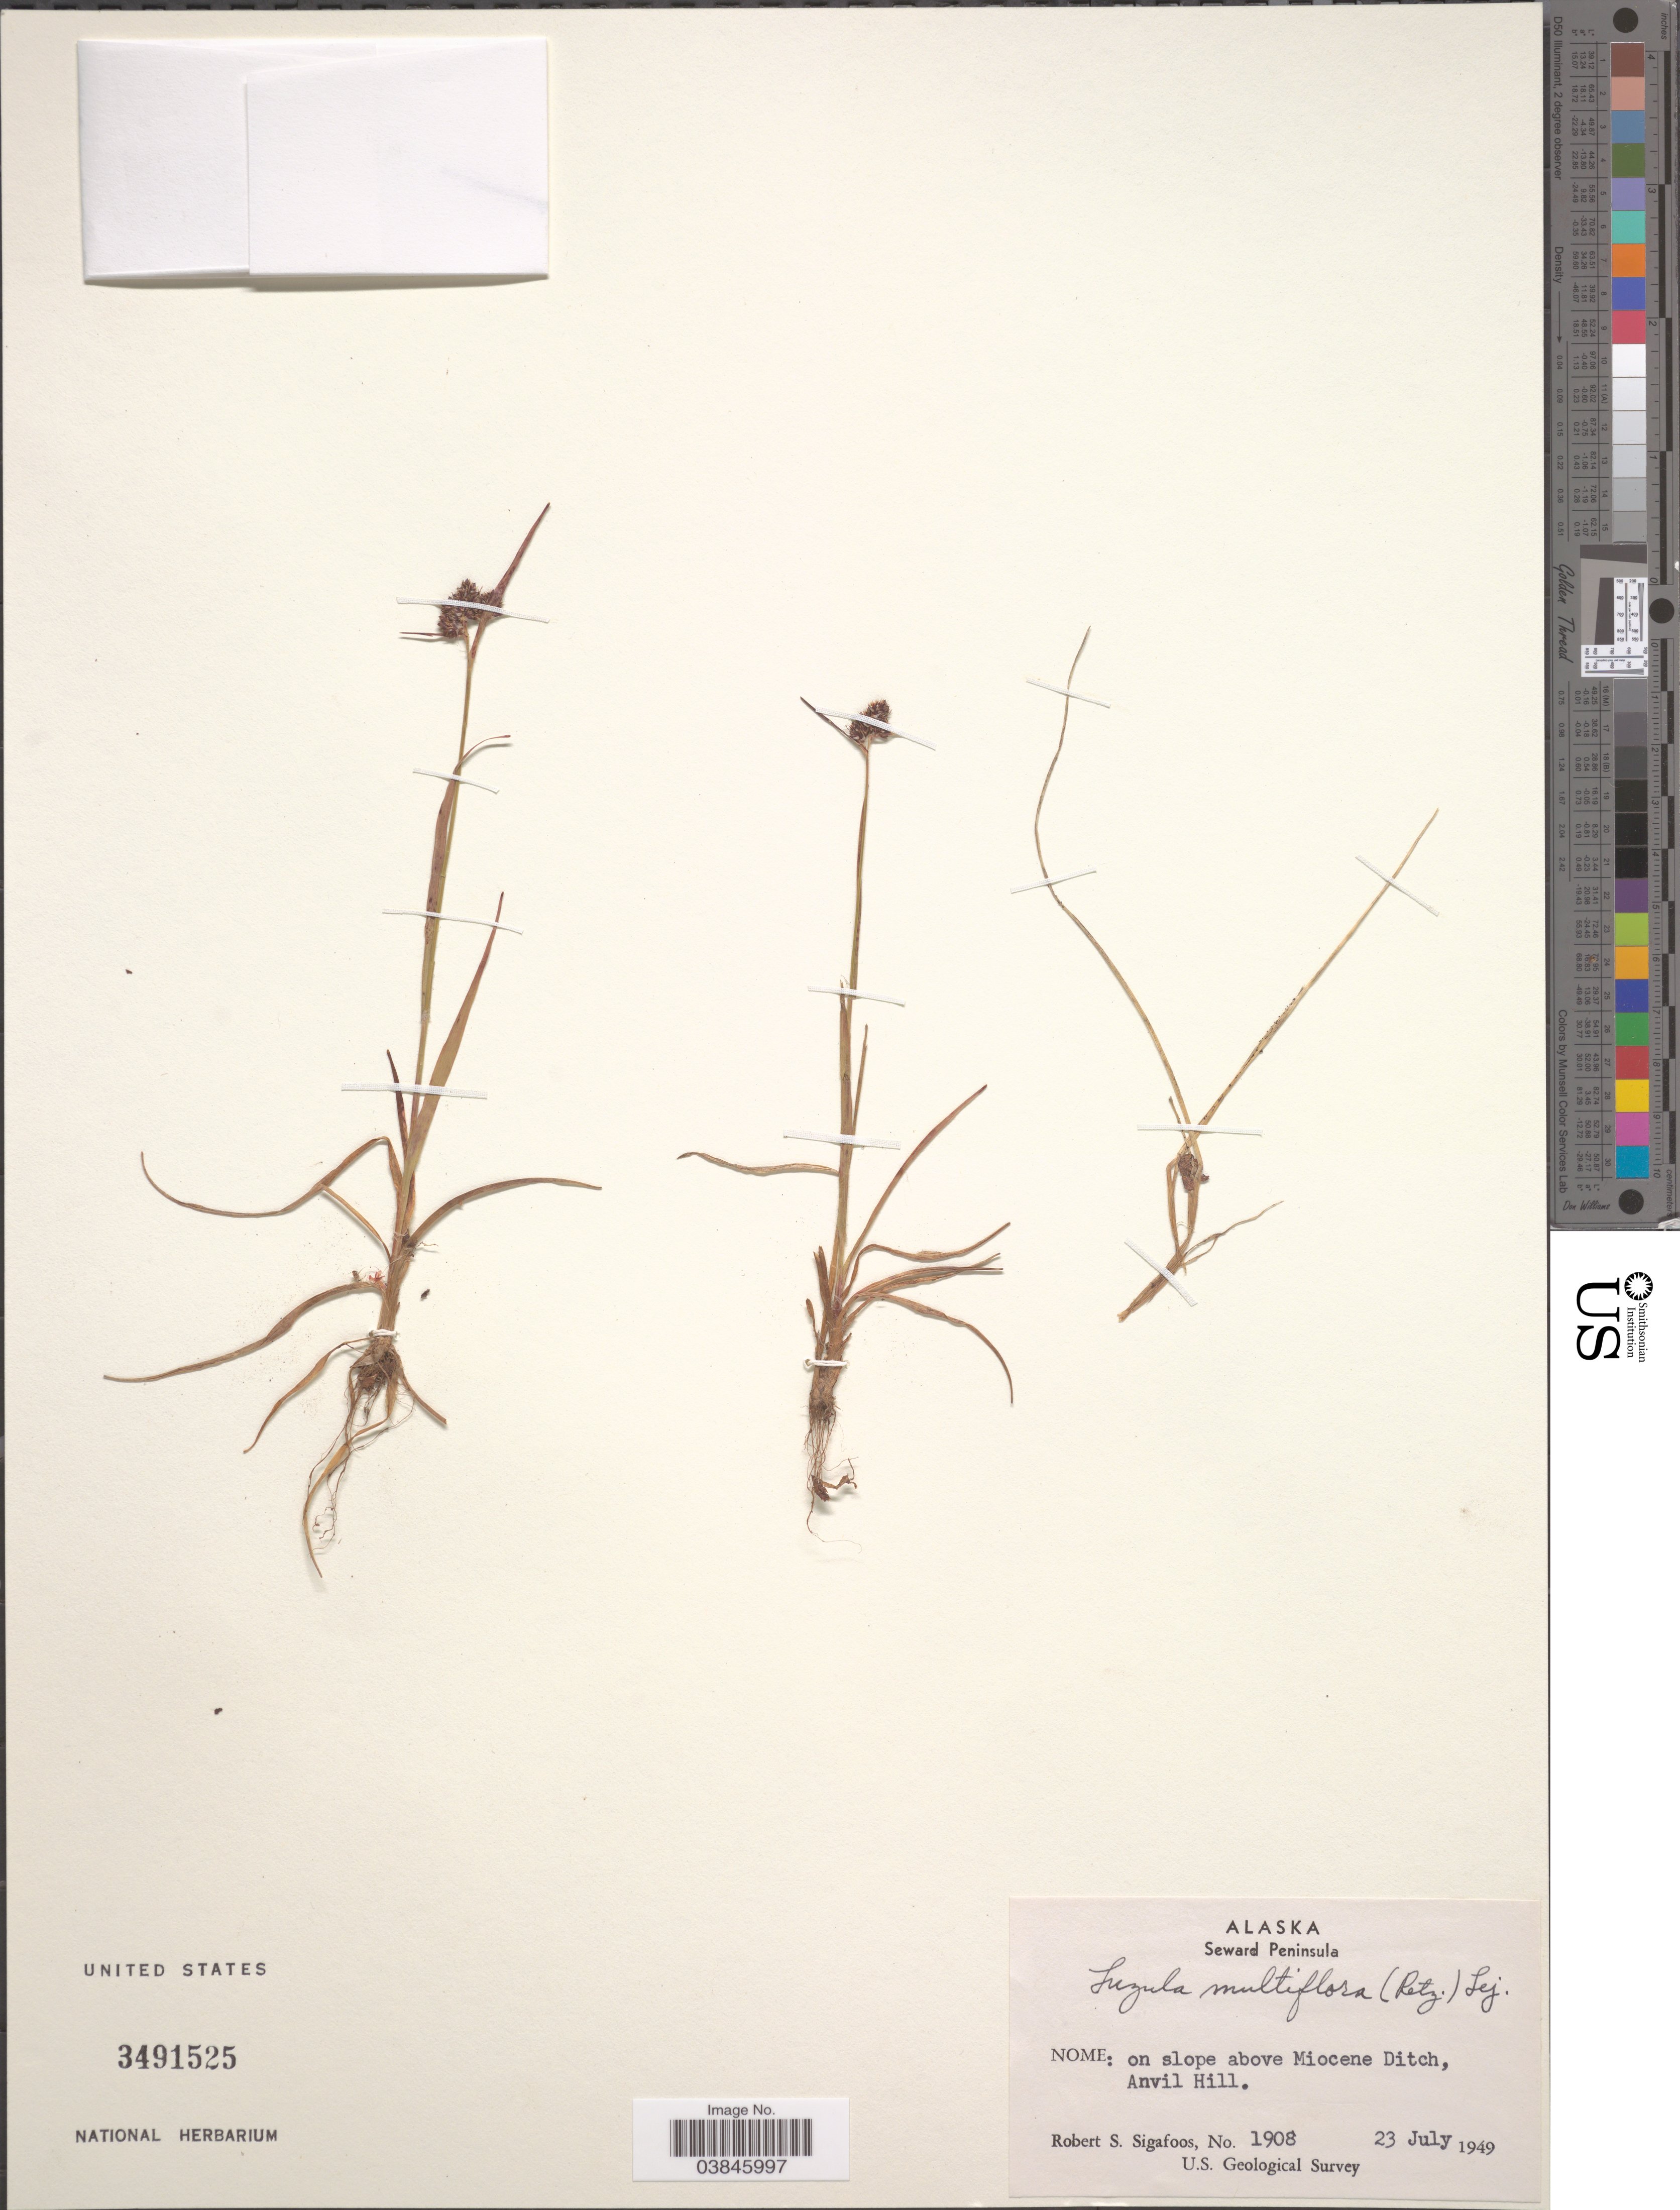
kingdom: Plantae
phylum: Tracheophyta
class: Liliopsida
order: Poales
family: Juncaceae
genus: Luzula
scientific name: Luzula multiflora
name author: (Ehrh.) Lej.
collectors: R. Sigafoos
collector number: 1908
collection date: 1949-07-23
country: United States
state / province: Alaska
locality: Seward Peninsula. Nome: on slope above Miocene Ditch, Anvill Hill.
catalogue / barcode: US 3491525